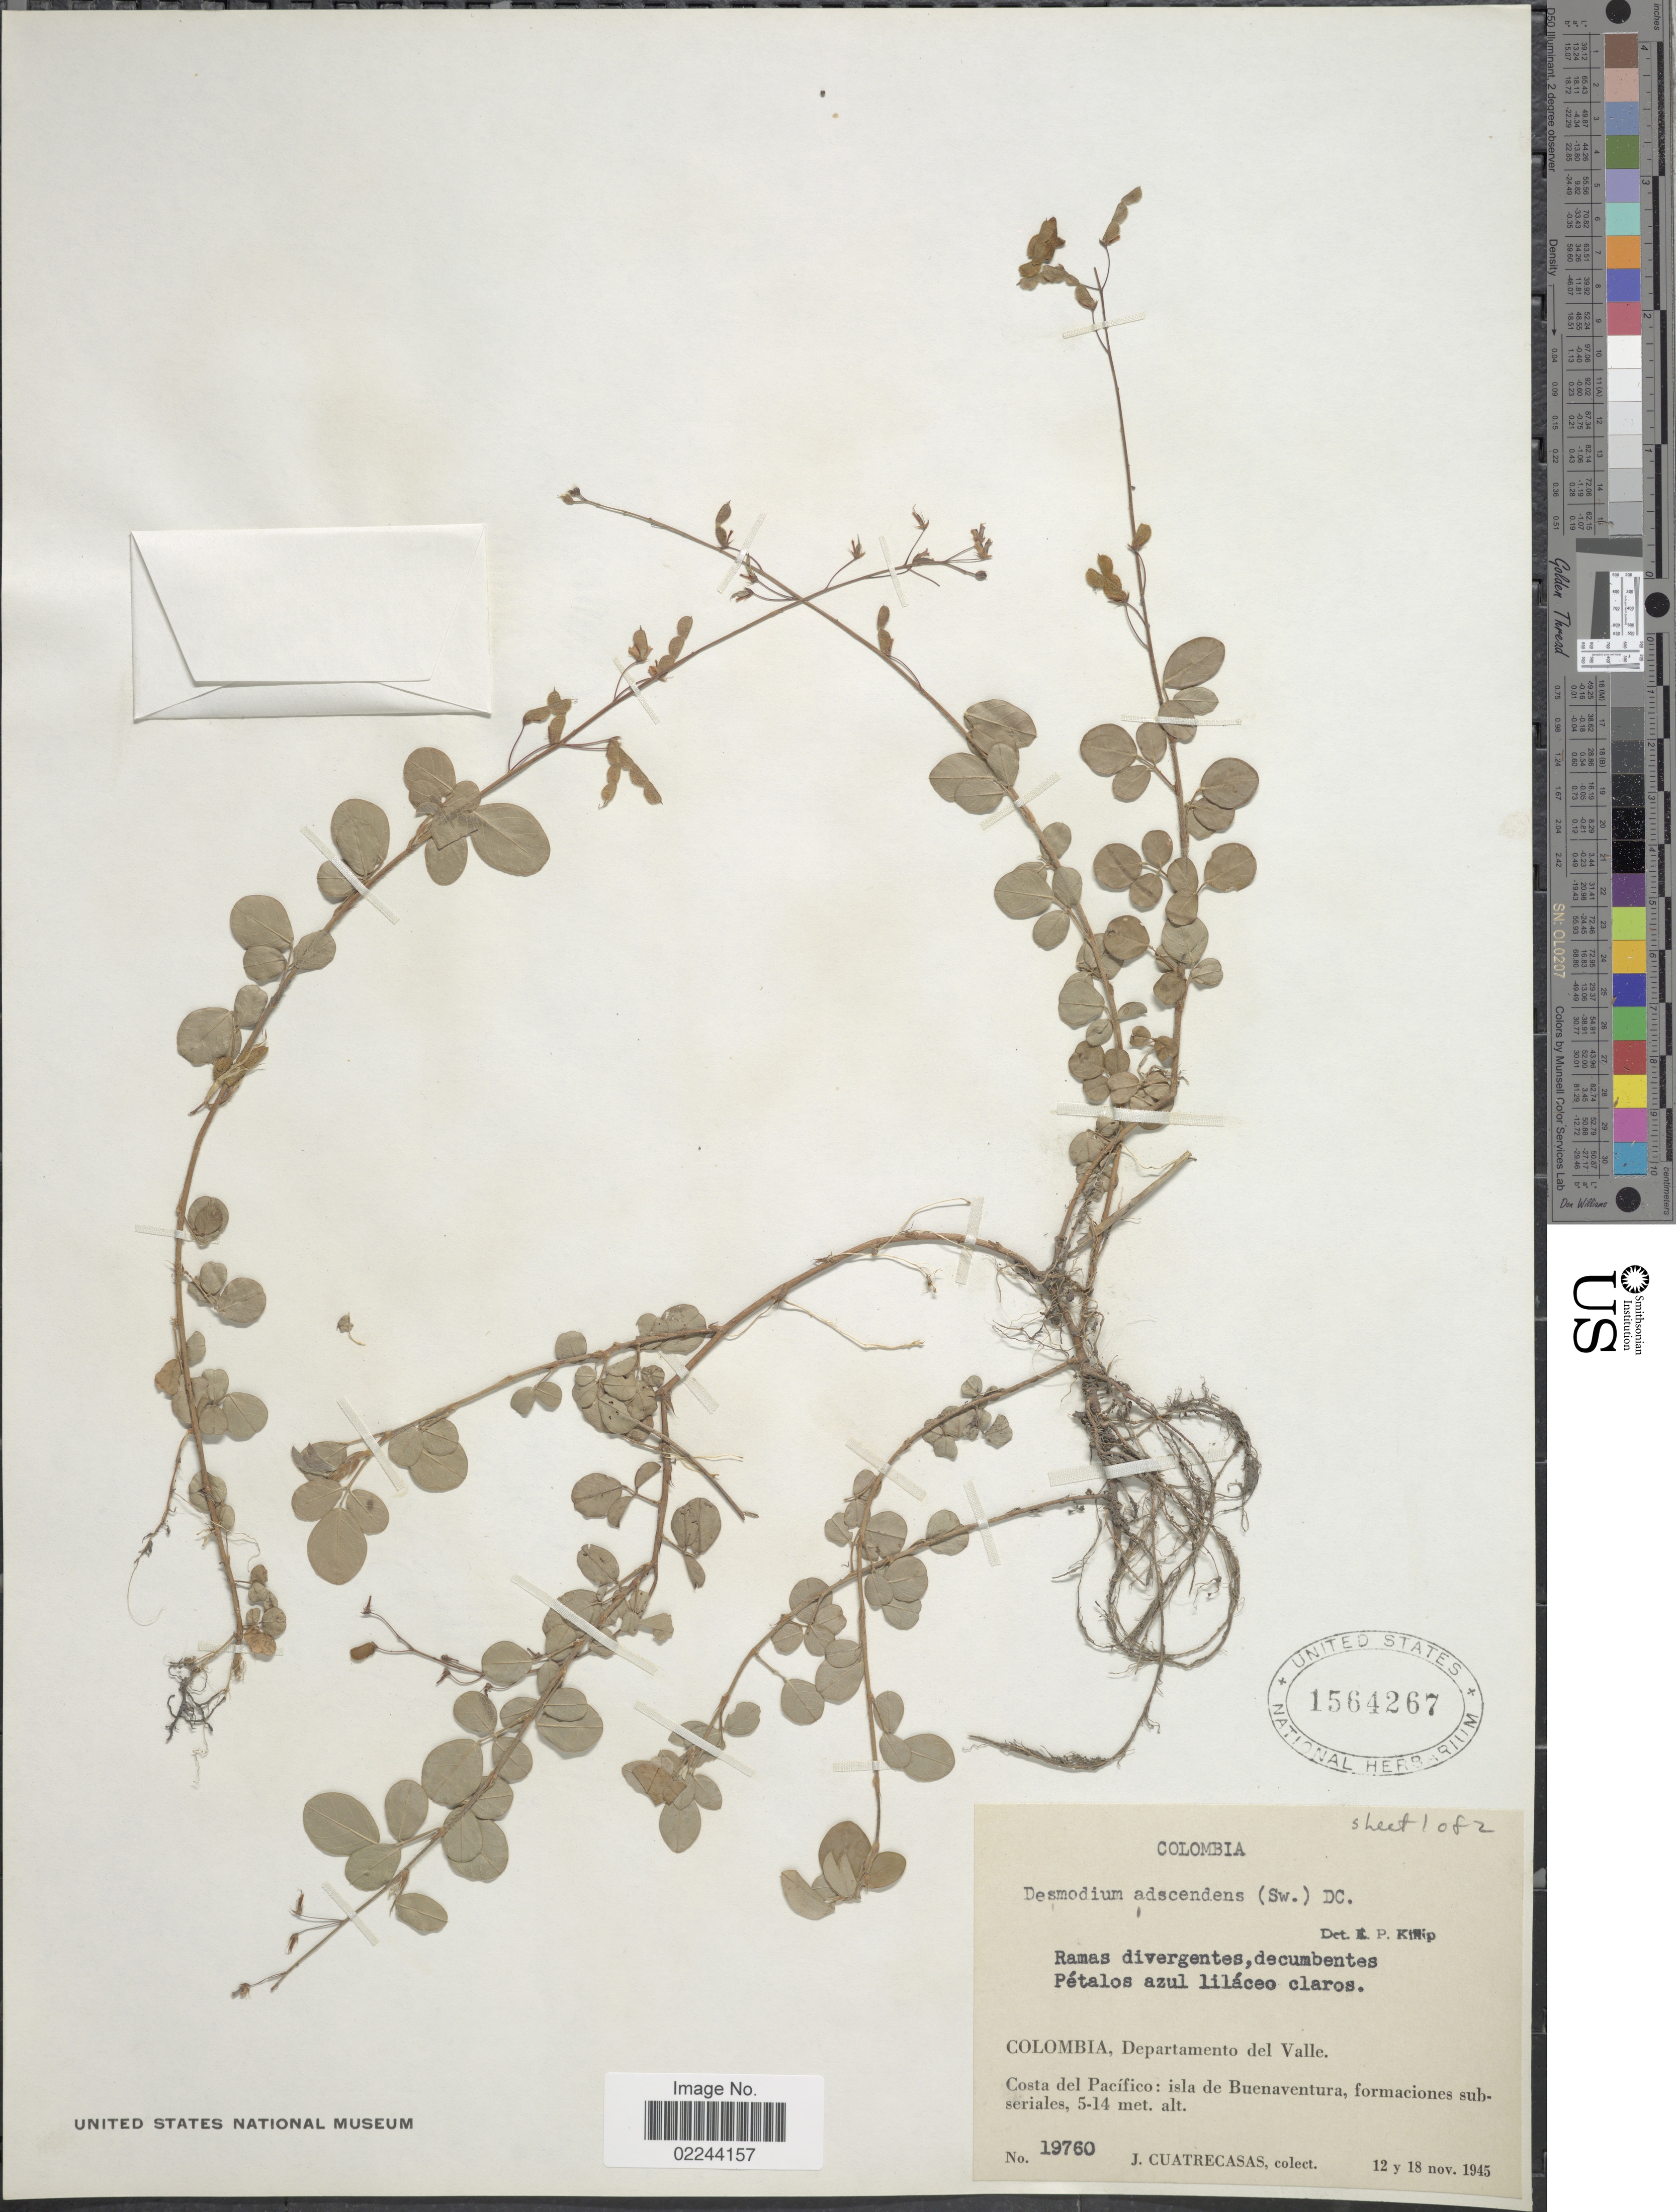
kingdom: Plantae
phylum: Tracheophyta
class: Magnoliopsida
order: Fabales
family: Fabaceae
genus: Grona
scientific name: Grona adscendens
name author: (Sw.) H. Ohashi & K. Ohashi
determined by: Strong, Mark T., (BOT), Smithsonian Institution - National Museum of Natural History (UNITED STATES)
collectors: J. Cuatrecasas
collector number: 19760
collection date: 1945-11-12/1945-11-18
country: Colombia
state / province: Valle del Cauca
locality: Departamento del Valle, Costa del Pacífico: isla de Buenaventura, formaciones subseriales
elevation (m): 5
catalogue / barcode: US 1564267